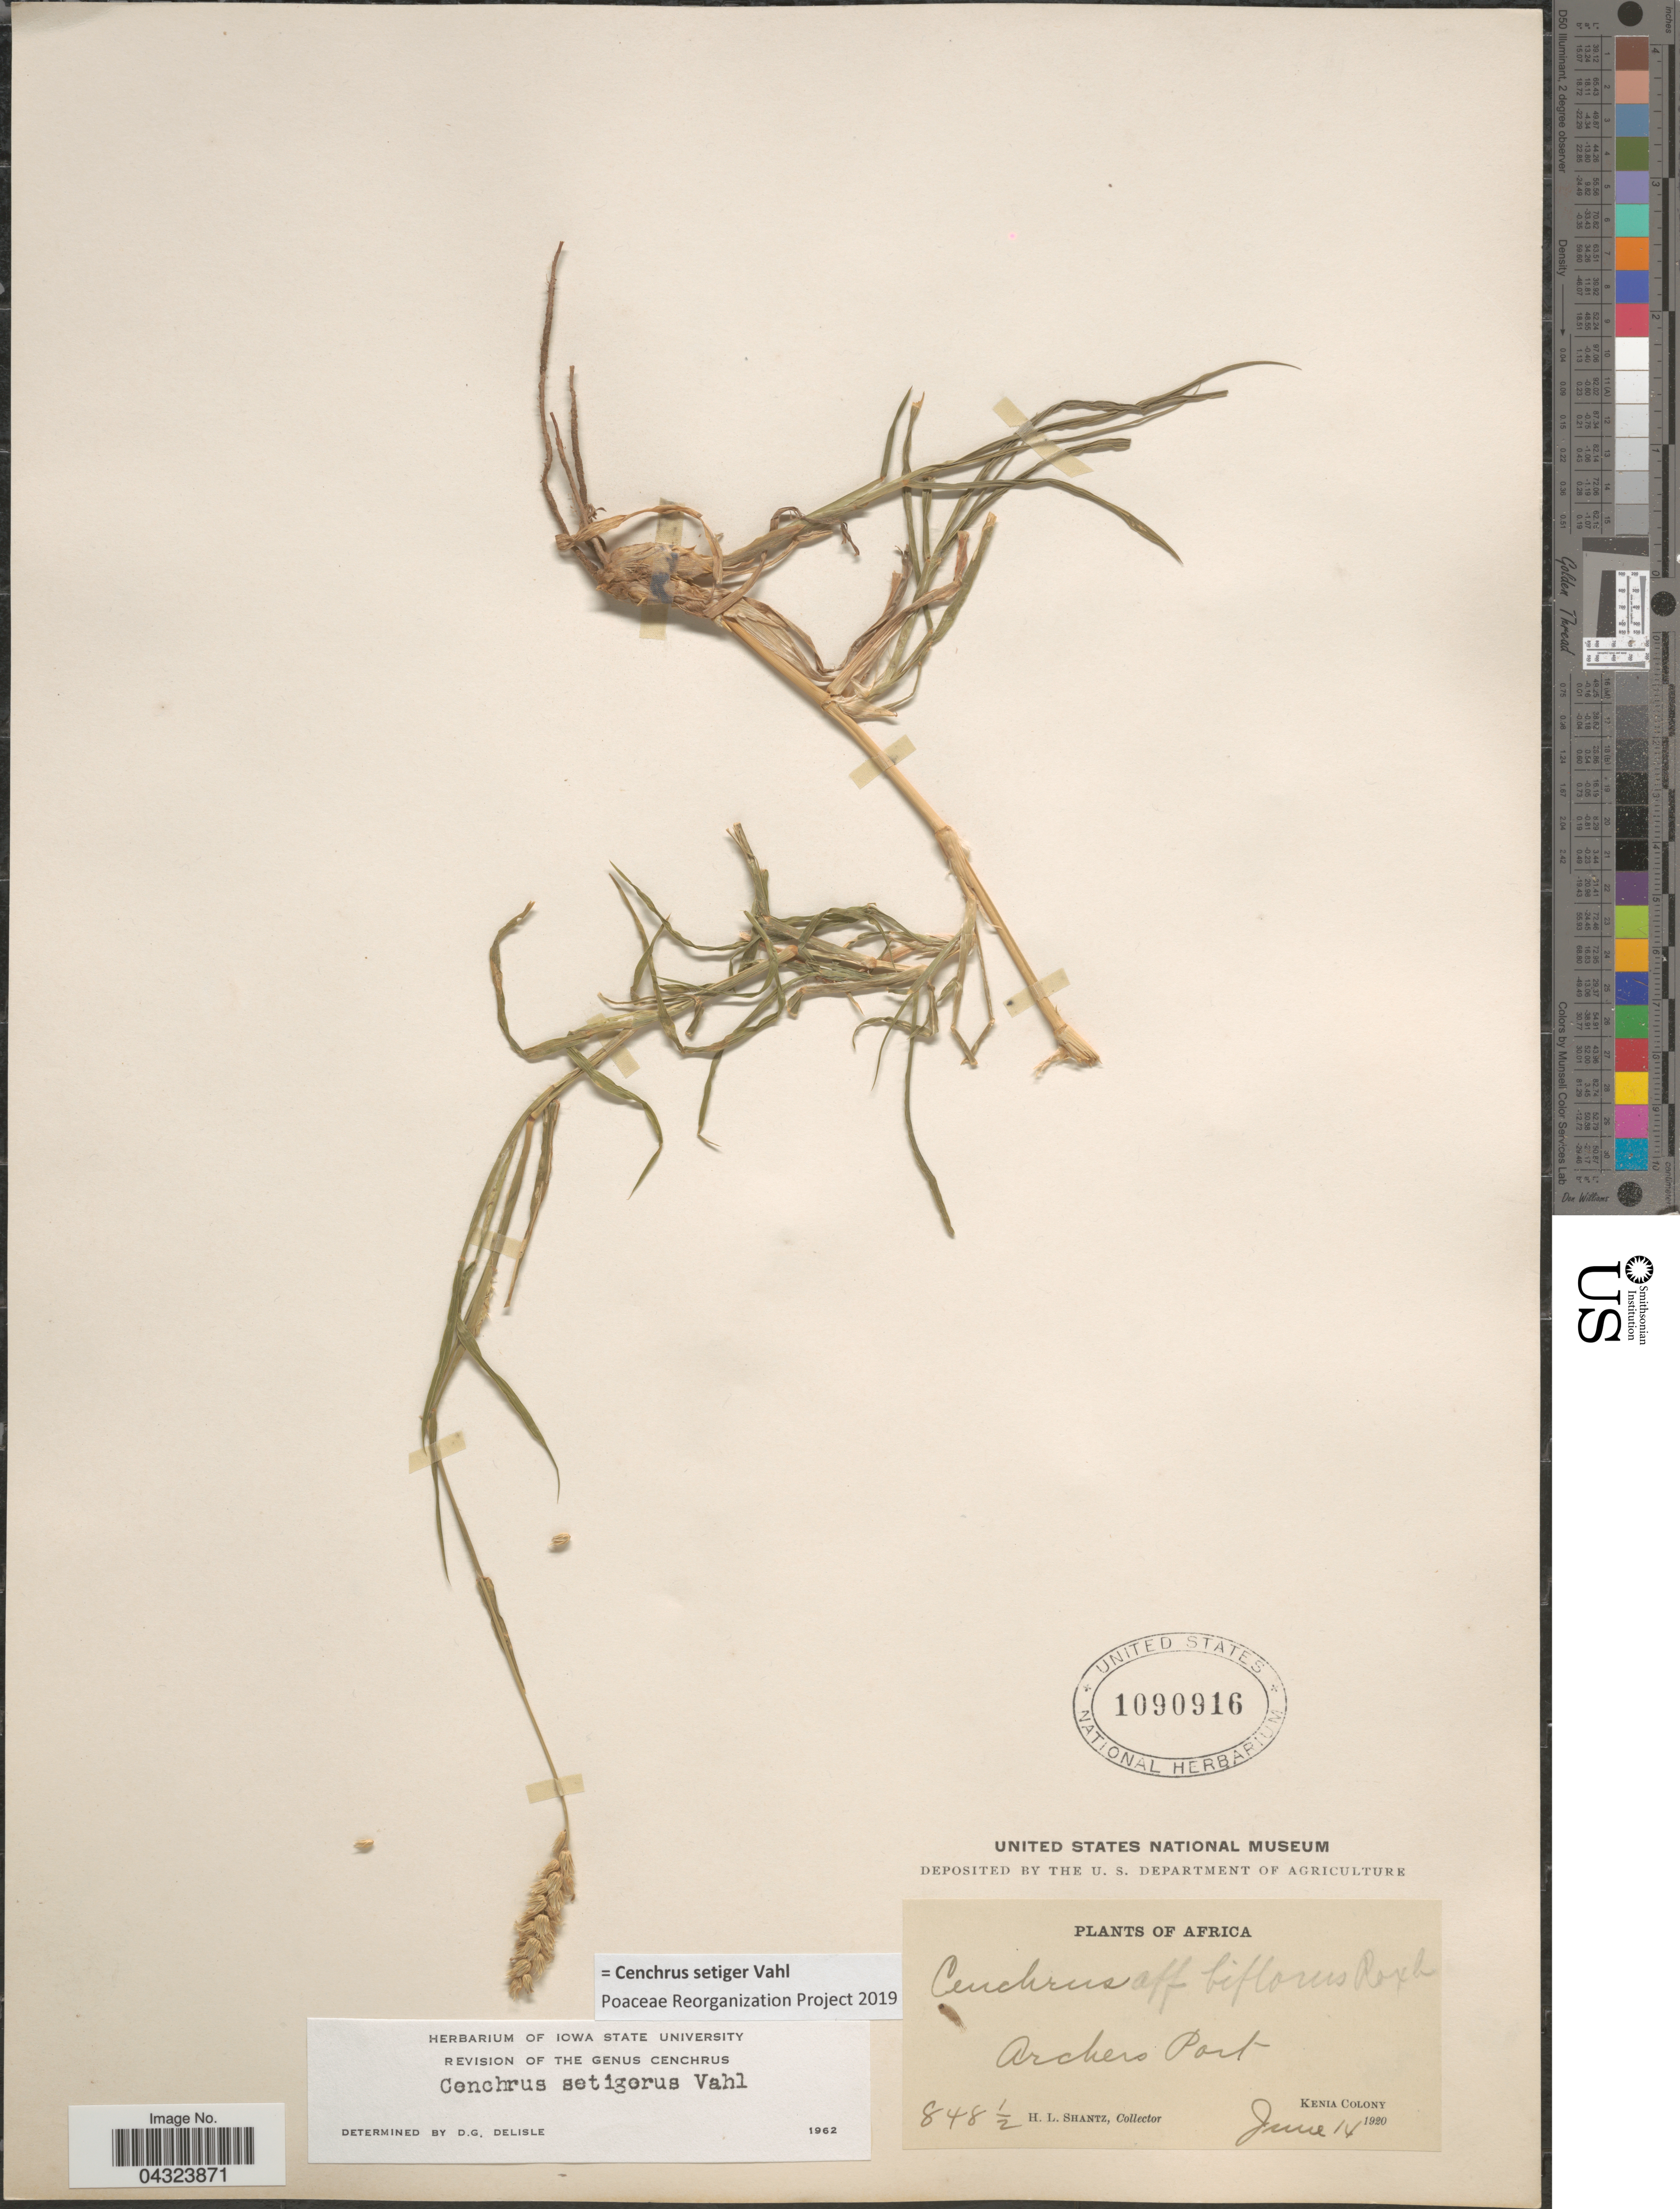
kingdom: Plantae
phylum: Tracheophyta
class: Liliopsida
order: Poales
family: Poaceae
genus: Cenchrus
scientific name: Cenchrus setiger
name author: Vahl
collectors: H. Shantz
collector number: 848½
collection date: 1920-06-14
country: Kenya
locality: Archers Port. Kenia Colony.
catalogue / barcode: US 1090916